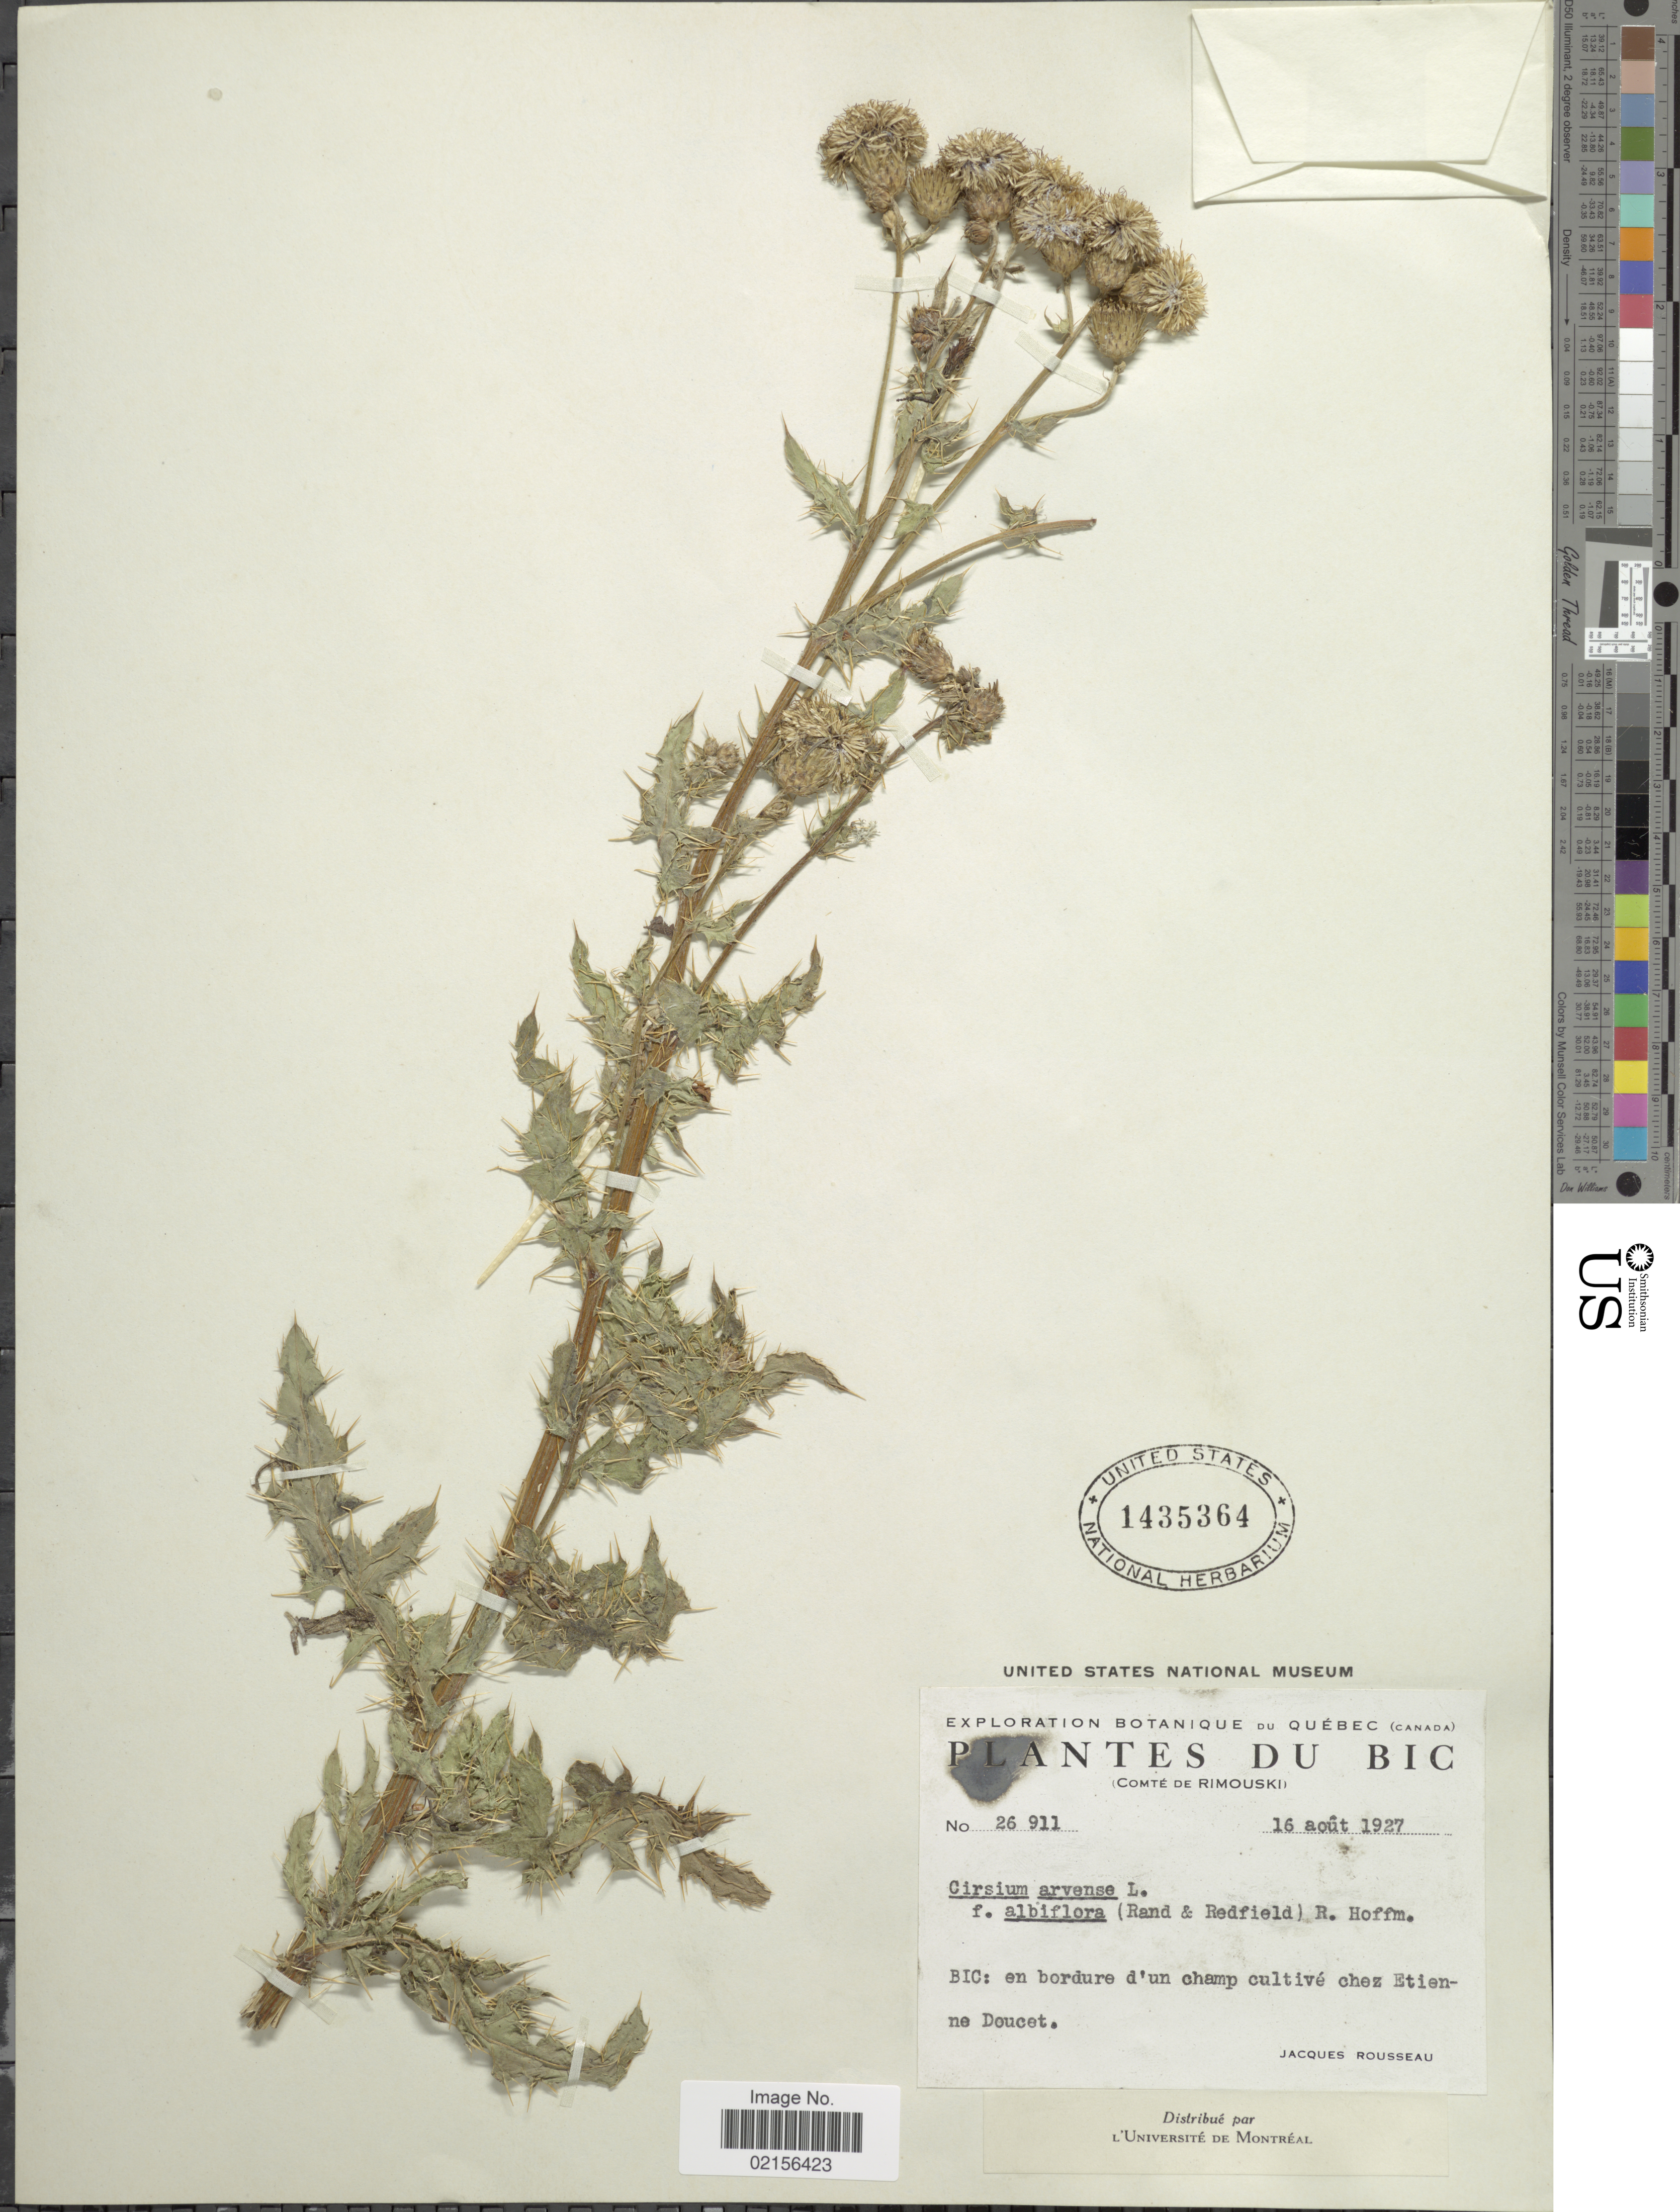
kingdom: Plantae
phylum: Tracheophyta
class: Magnoliopsida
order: Asterales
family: Asteraceae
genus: Cirsium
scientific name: Cirsium arvense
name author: (L.) Scop.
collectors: J. Rousseau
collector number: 26911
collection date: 1927-08-16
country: Canada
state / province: Quebec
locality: Du Bic (Comté de Rimouski) Bic: en bordure d'un champ cultivé chez Etienne Doucet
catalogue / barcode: US 1435364